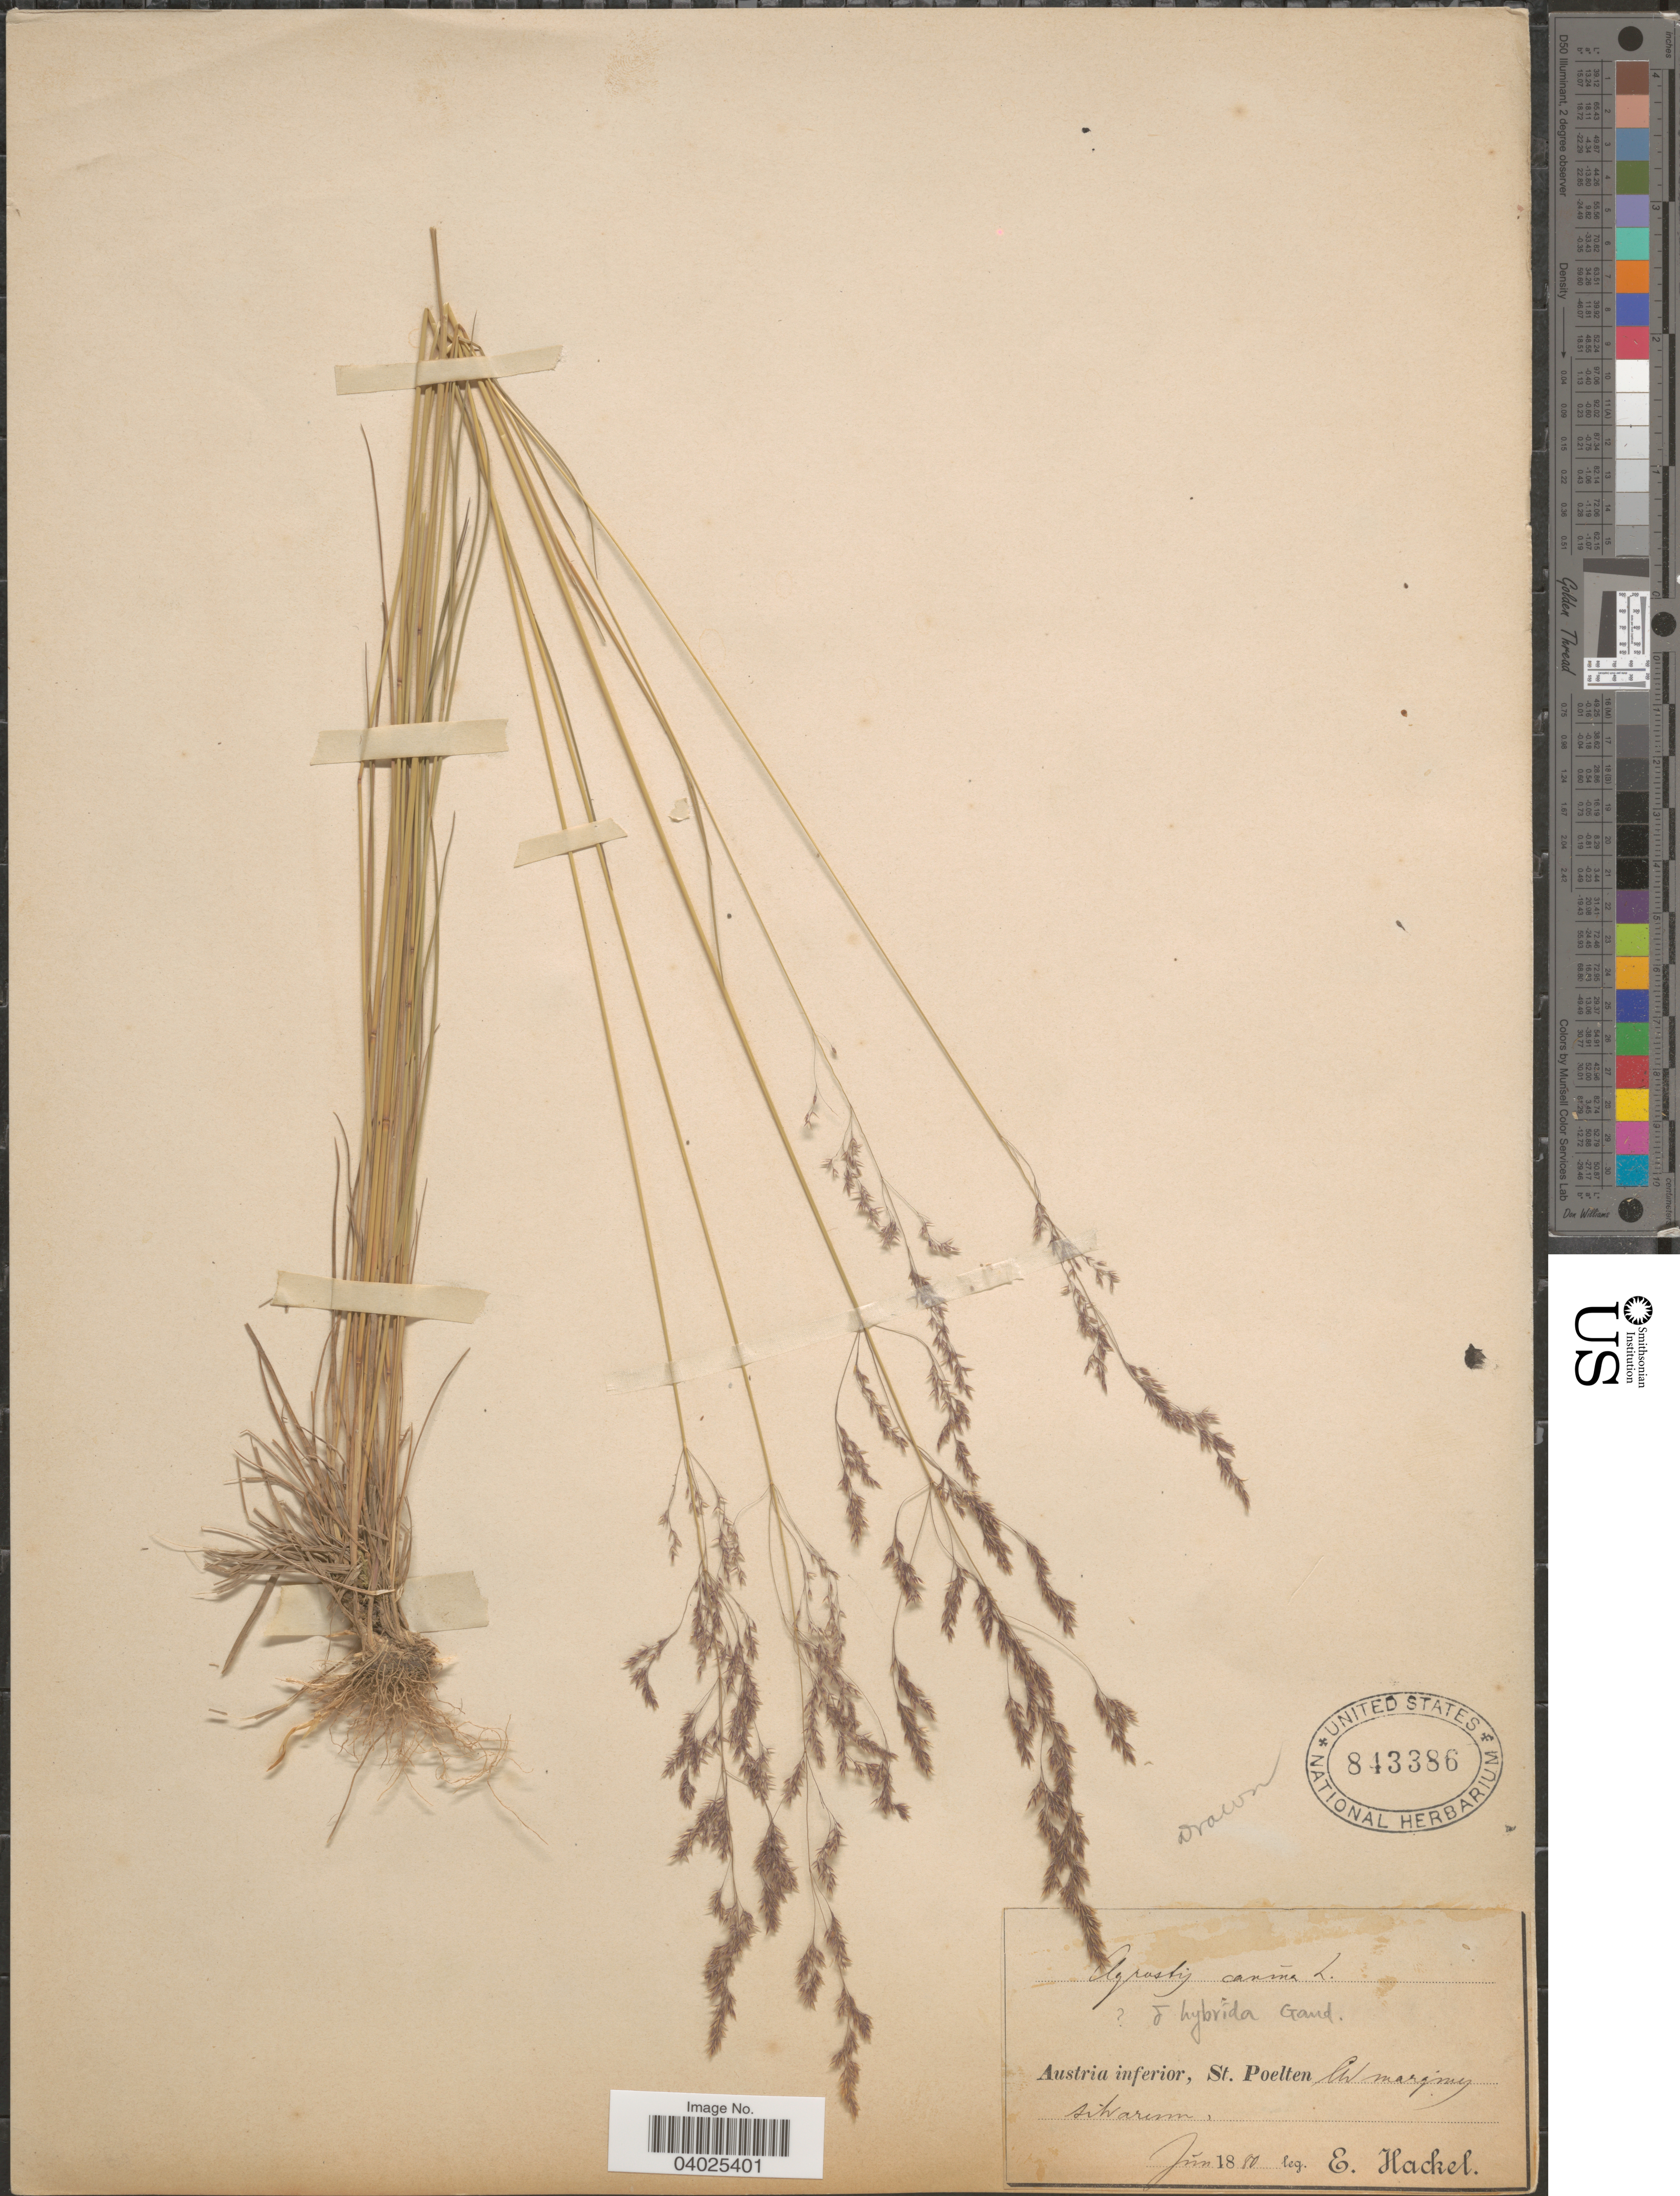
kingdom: Plantae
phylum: Tracheophyta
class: Liliopsida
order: Poales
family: Poaceae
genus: Agrostis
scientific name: Agrostis canina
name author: L.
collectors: E. Hackel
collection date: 1880-06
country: Austria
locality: Austria inferior, St. Poelten in margines silvarum.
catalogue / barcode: US 843386